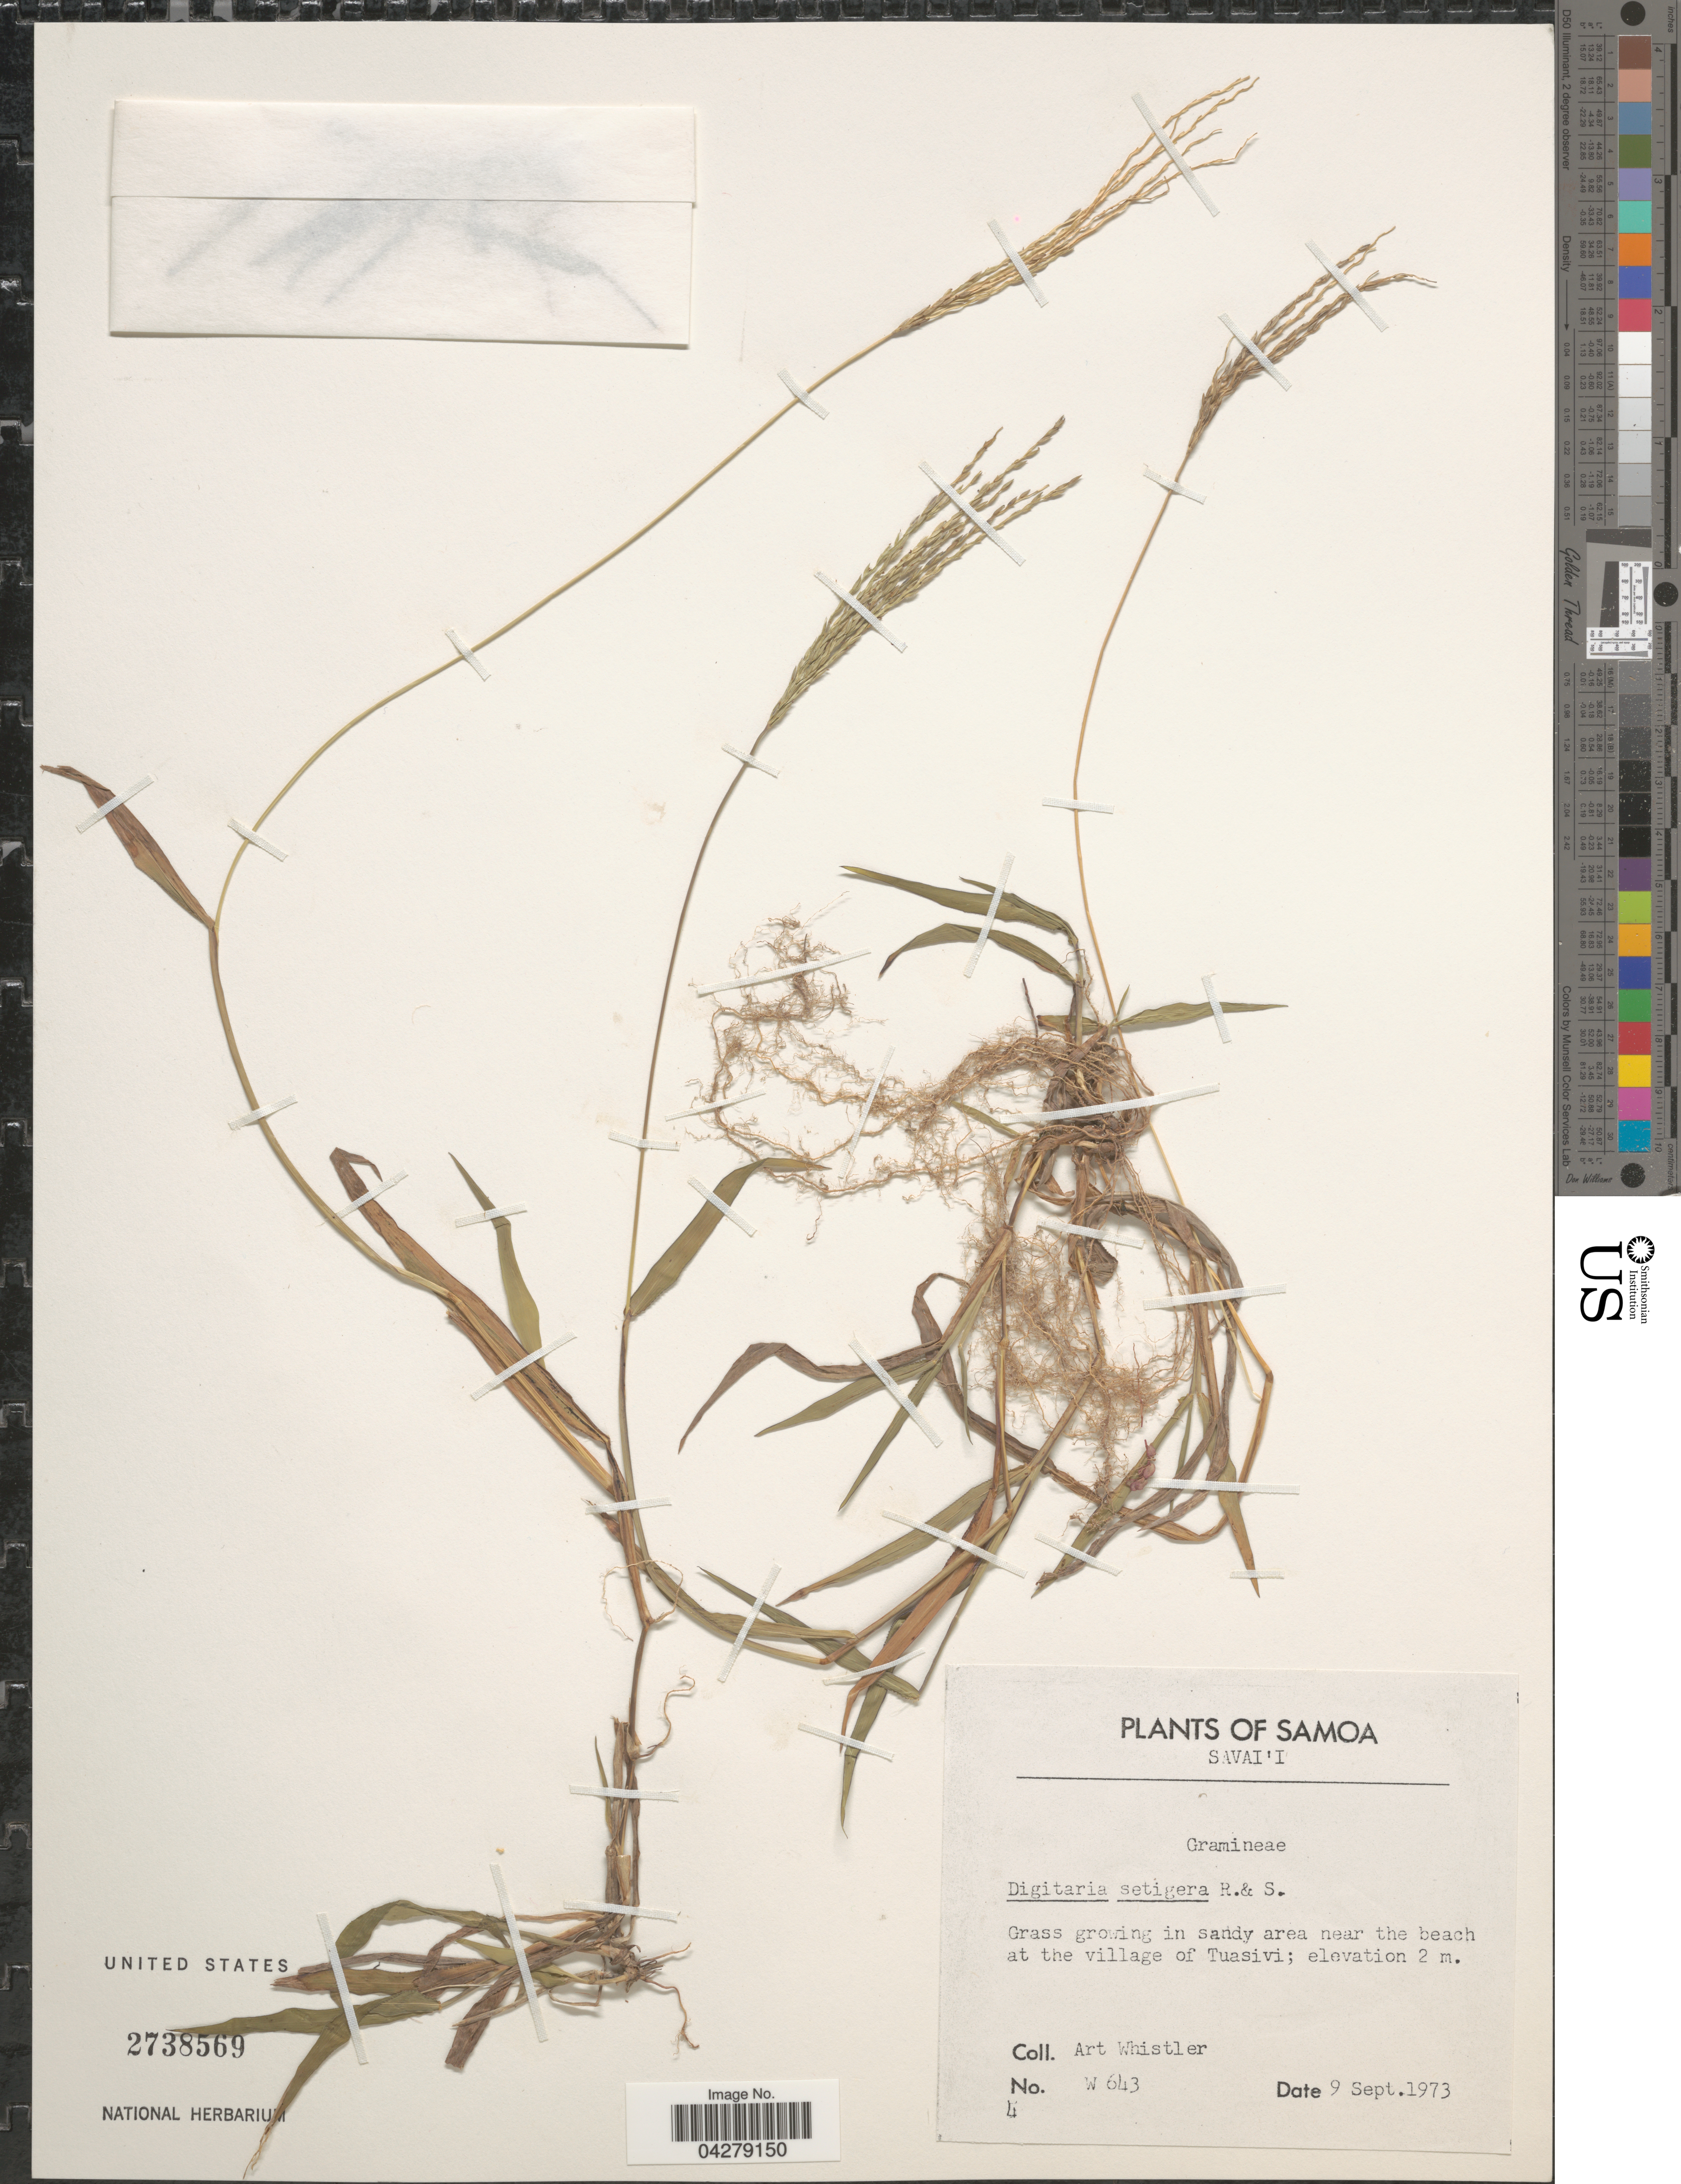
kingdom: Plantae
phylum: Tracheophyta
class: Liliopsida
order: Poales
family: Poaceae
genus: Digitaria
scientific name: Digitaria setigera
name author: Roth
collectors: A. Whistler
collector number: W643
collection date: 1973-09-09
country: Samoa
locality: Savai'i. Grass growing in sandy area near the beach at the village of Tuasivi.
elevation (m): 2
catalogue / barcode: US 2738569